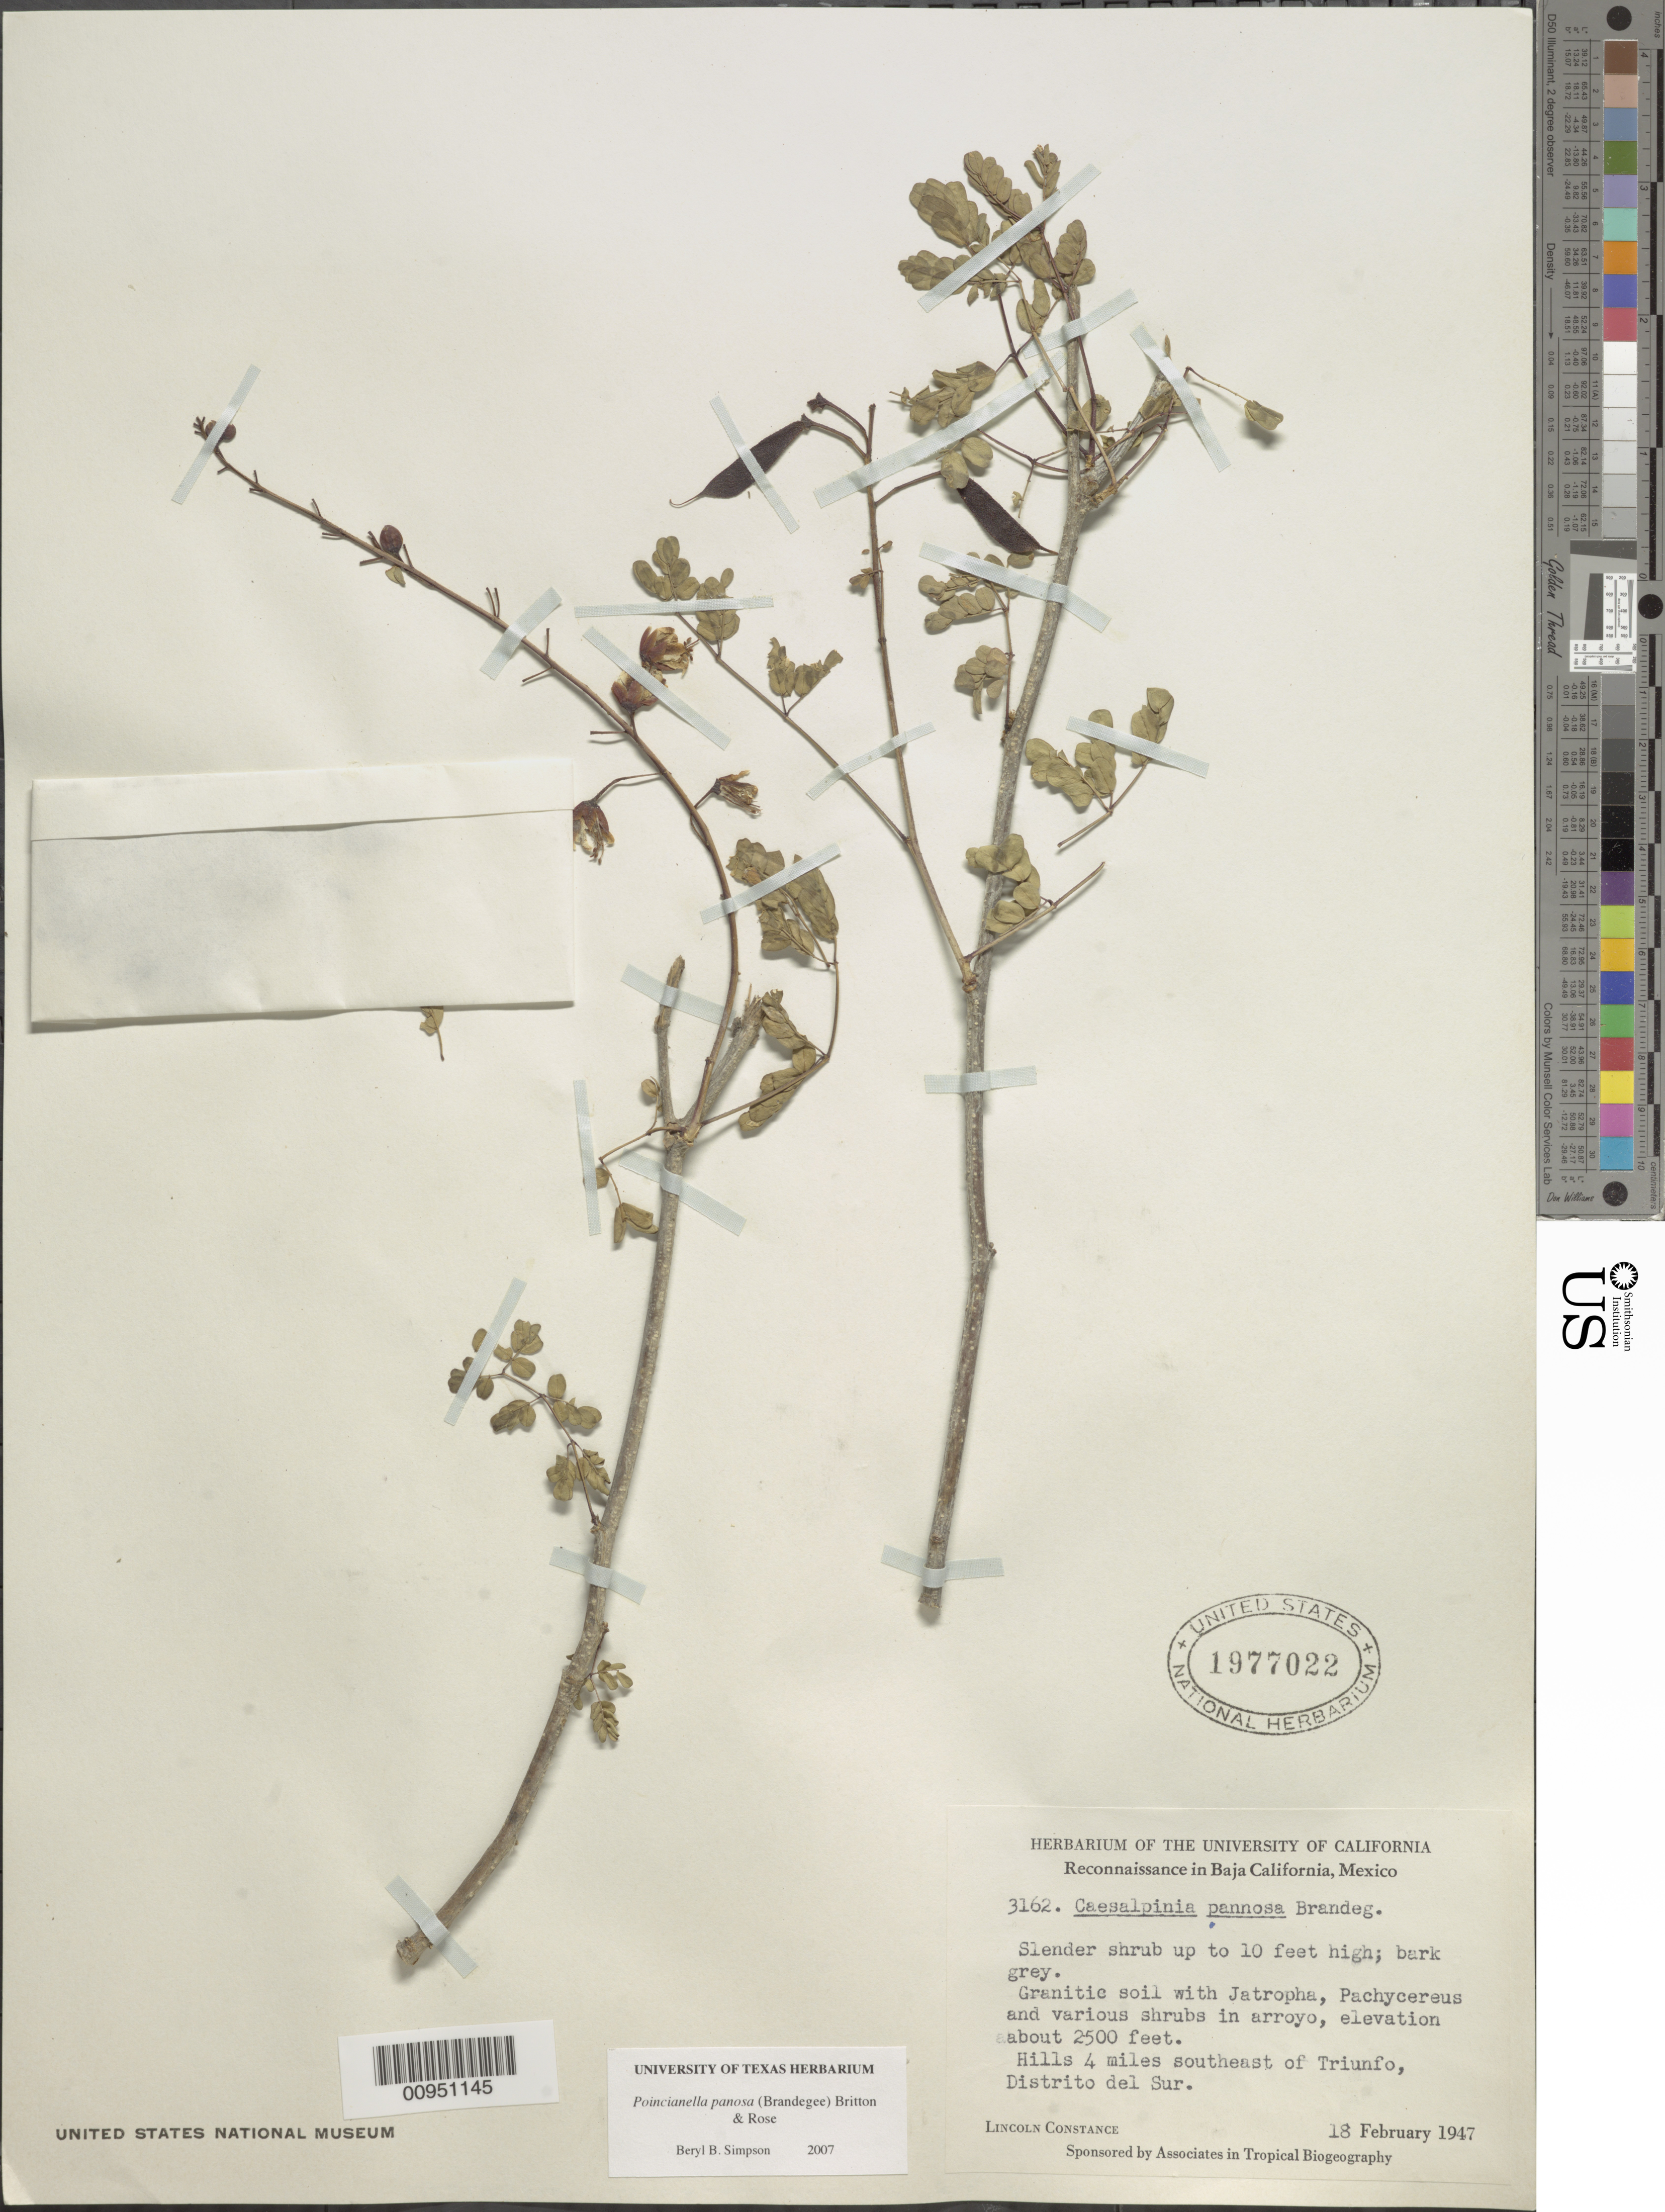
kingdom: Plantae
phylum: Tracheophyta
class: Magnoliopsida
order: Fabales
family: Fabaceae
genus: Erythrostemon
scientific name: Erythrostemon pannosus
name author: (K. Brandegee) Gagnon & G.P. Lewis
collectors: L. Constance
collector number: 3162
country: Mexico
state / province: Baja California Sur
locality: SE of Triunfo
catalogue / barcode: US 1977022